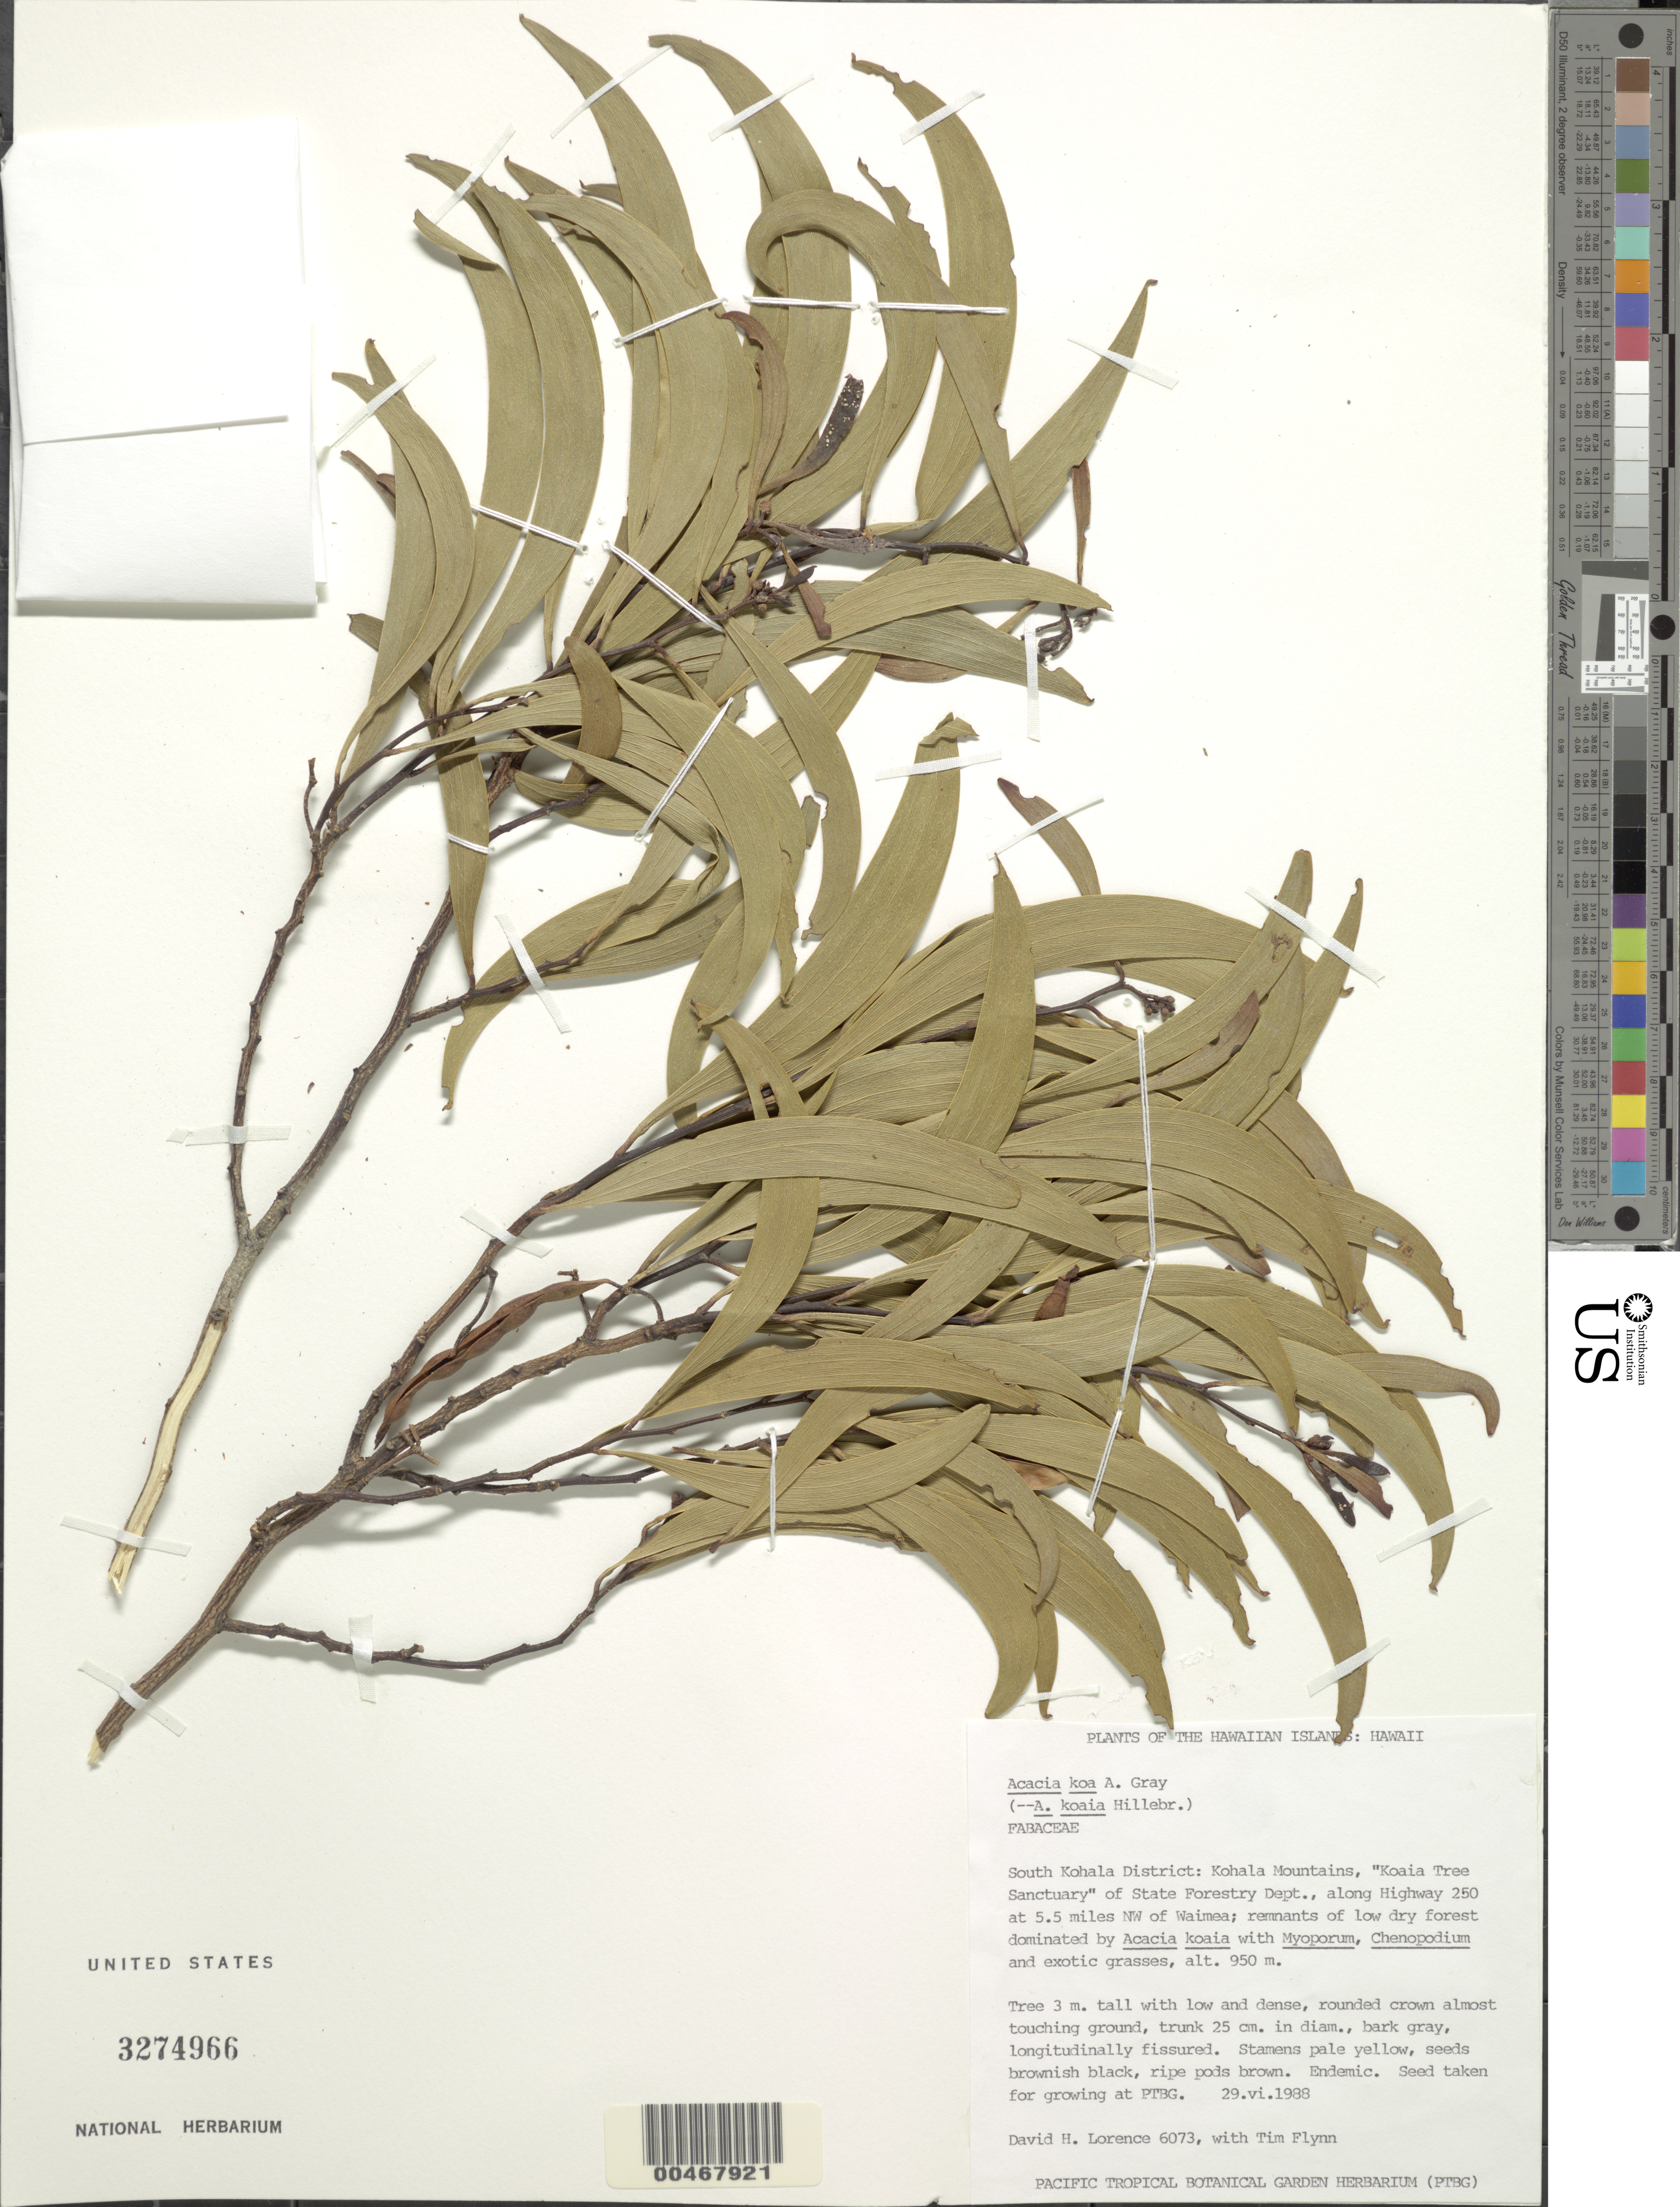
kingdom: Plantae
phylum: Tracheophyta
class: Magnoliopsida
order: Fabales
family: Fabaceae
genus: Acacia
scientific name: Acacia koa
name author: A. Gray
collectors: D. Lorence & T. W. Flynn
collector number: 6073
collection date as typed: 29 Jun 1988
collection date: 1988-06-29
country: United States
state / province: Hawaii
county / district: Hawaii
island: Hawaii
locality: S Kohala Dist., Kohala Mts., Koaia Tree Sanctuary of State Forestry Dept., along Hwy 250 at 5.5 mi NW of Waimea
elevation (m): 950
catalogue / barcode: US 3274966